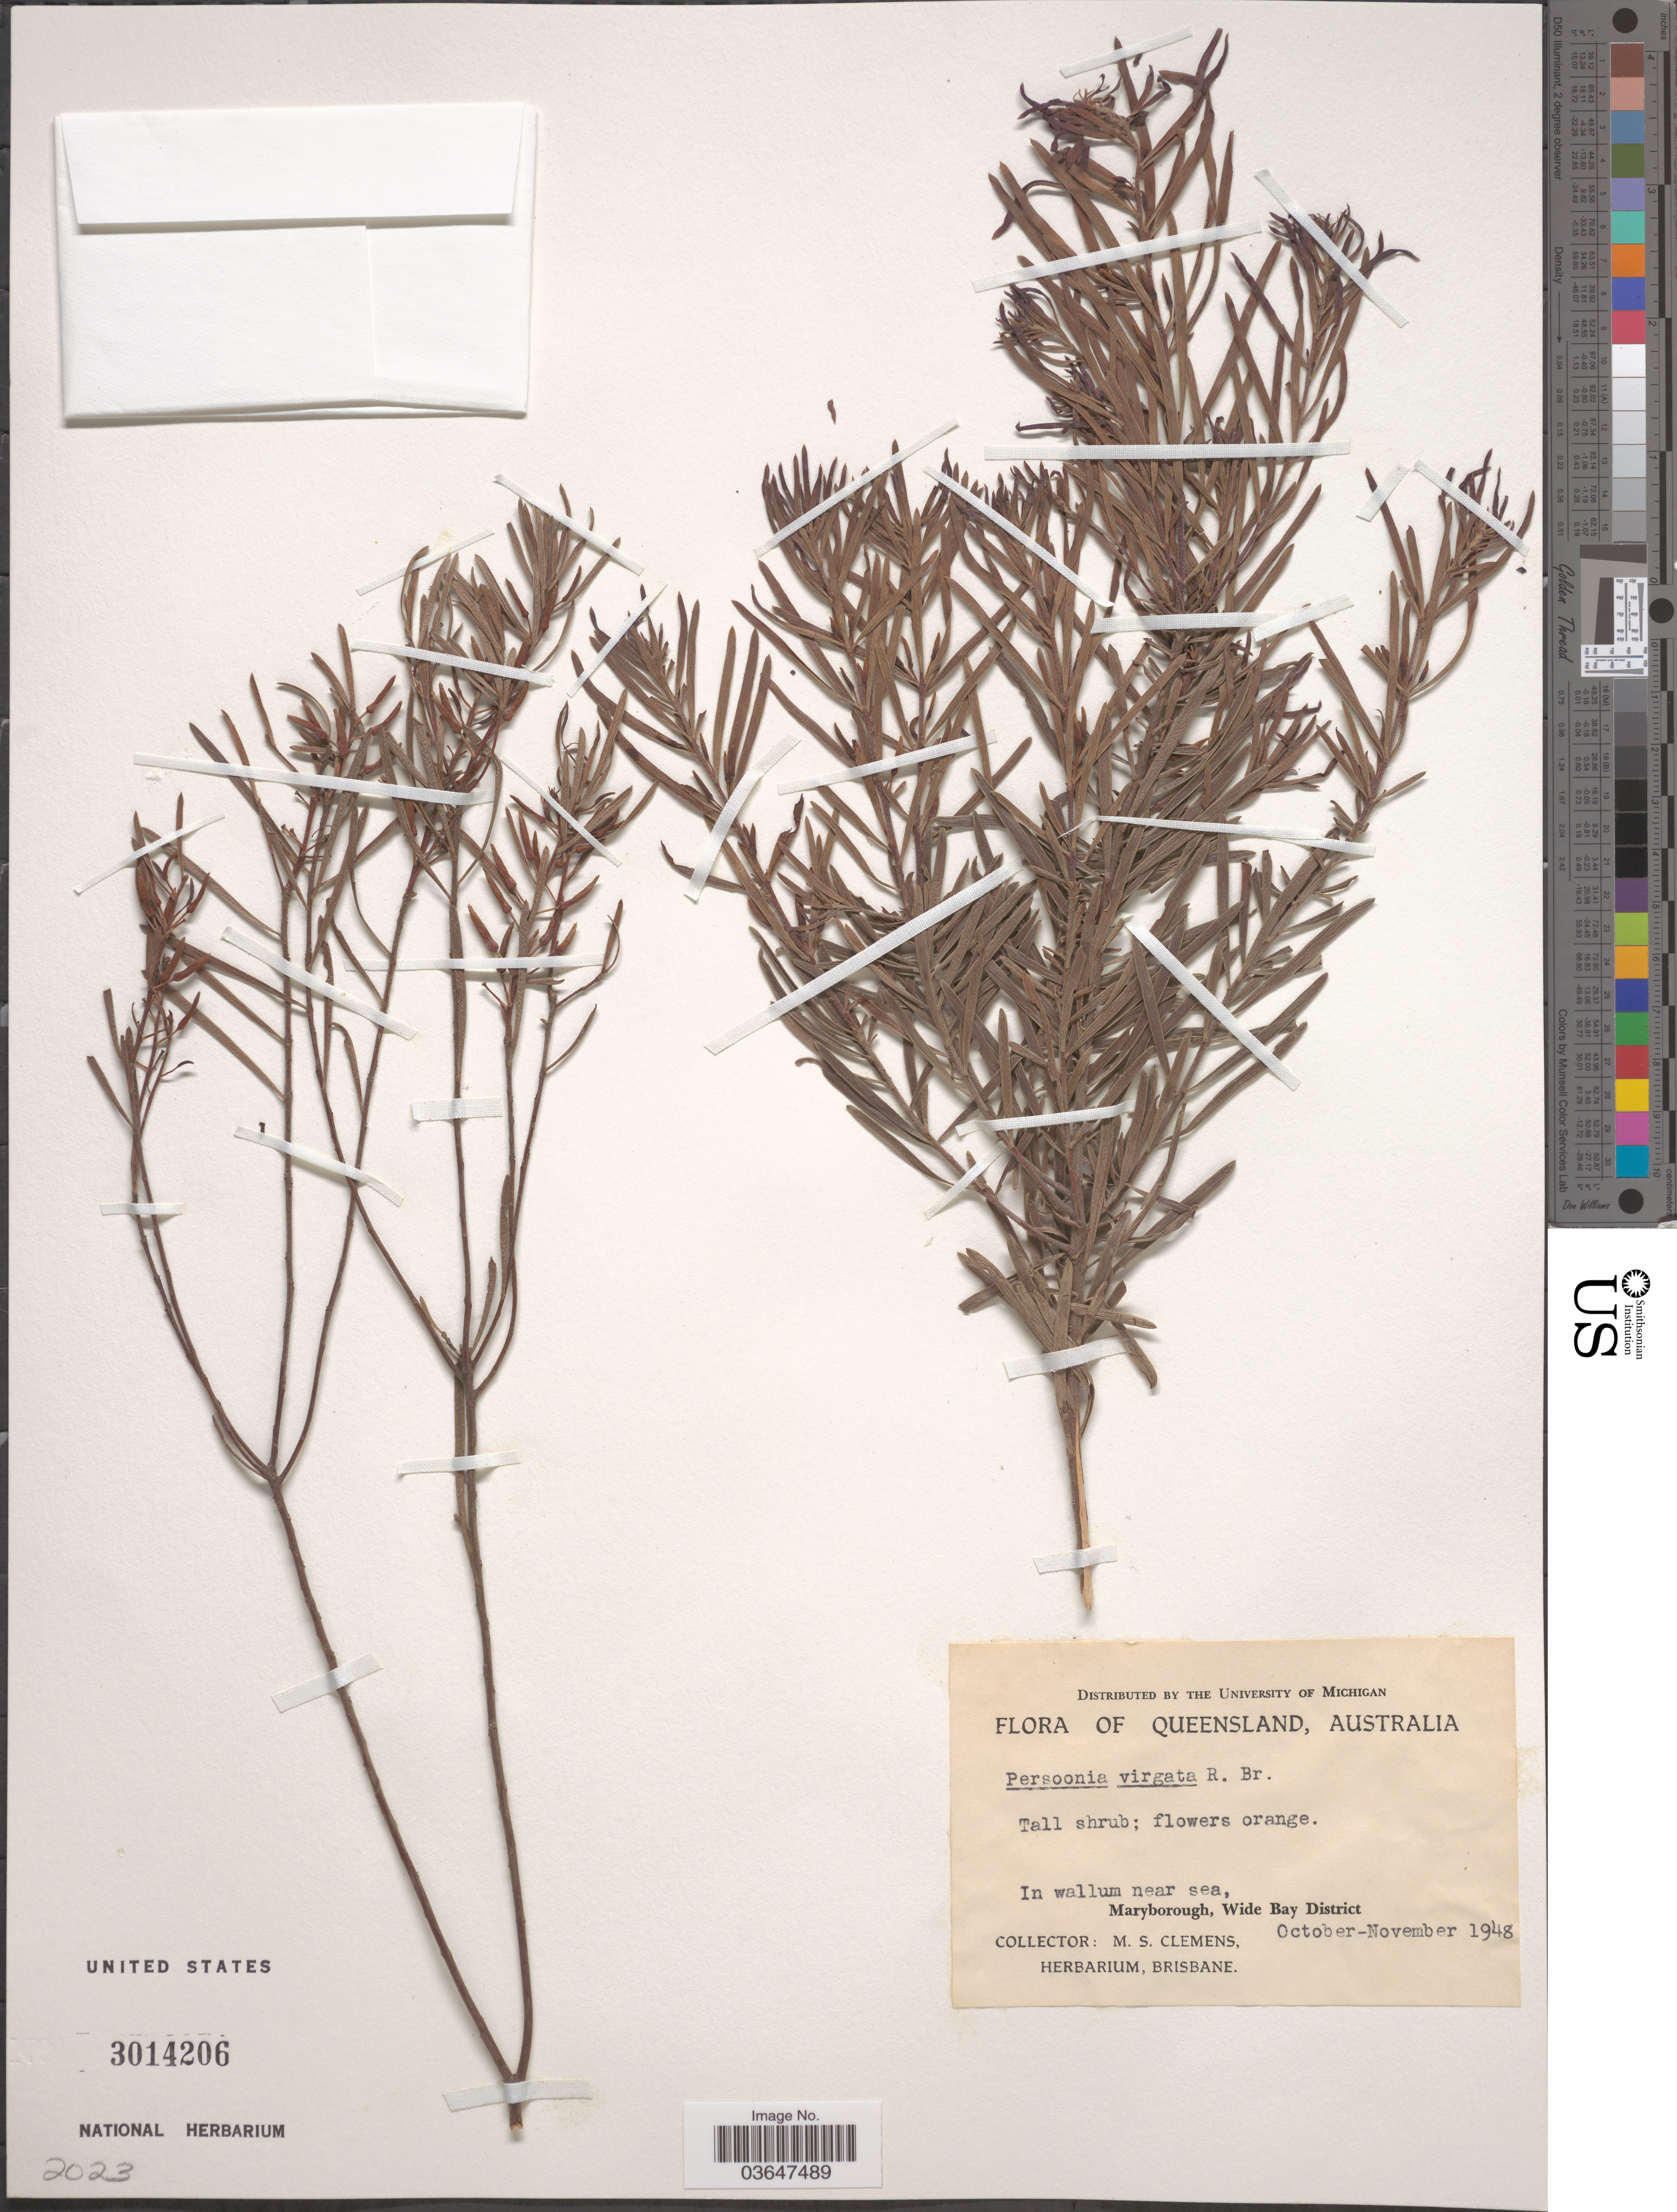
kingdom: Plantae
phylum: Tracheophyta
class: Magnoliopsida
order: Proteales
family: Proteaceae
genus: Persoonia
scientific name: Persoonia virgata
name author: R. Br.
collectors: M. S. Clemens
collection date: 1948-10/1948-11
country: Australia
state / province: Queensland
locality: In wallum near sea, Maryborough, Wide Bay District.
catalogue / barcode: US 3014206